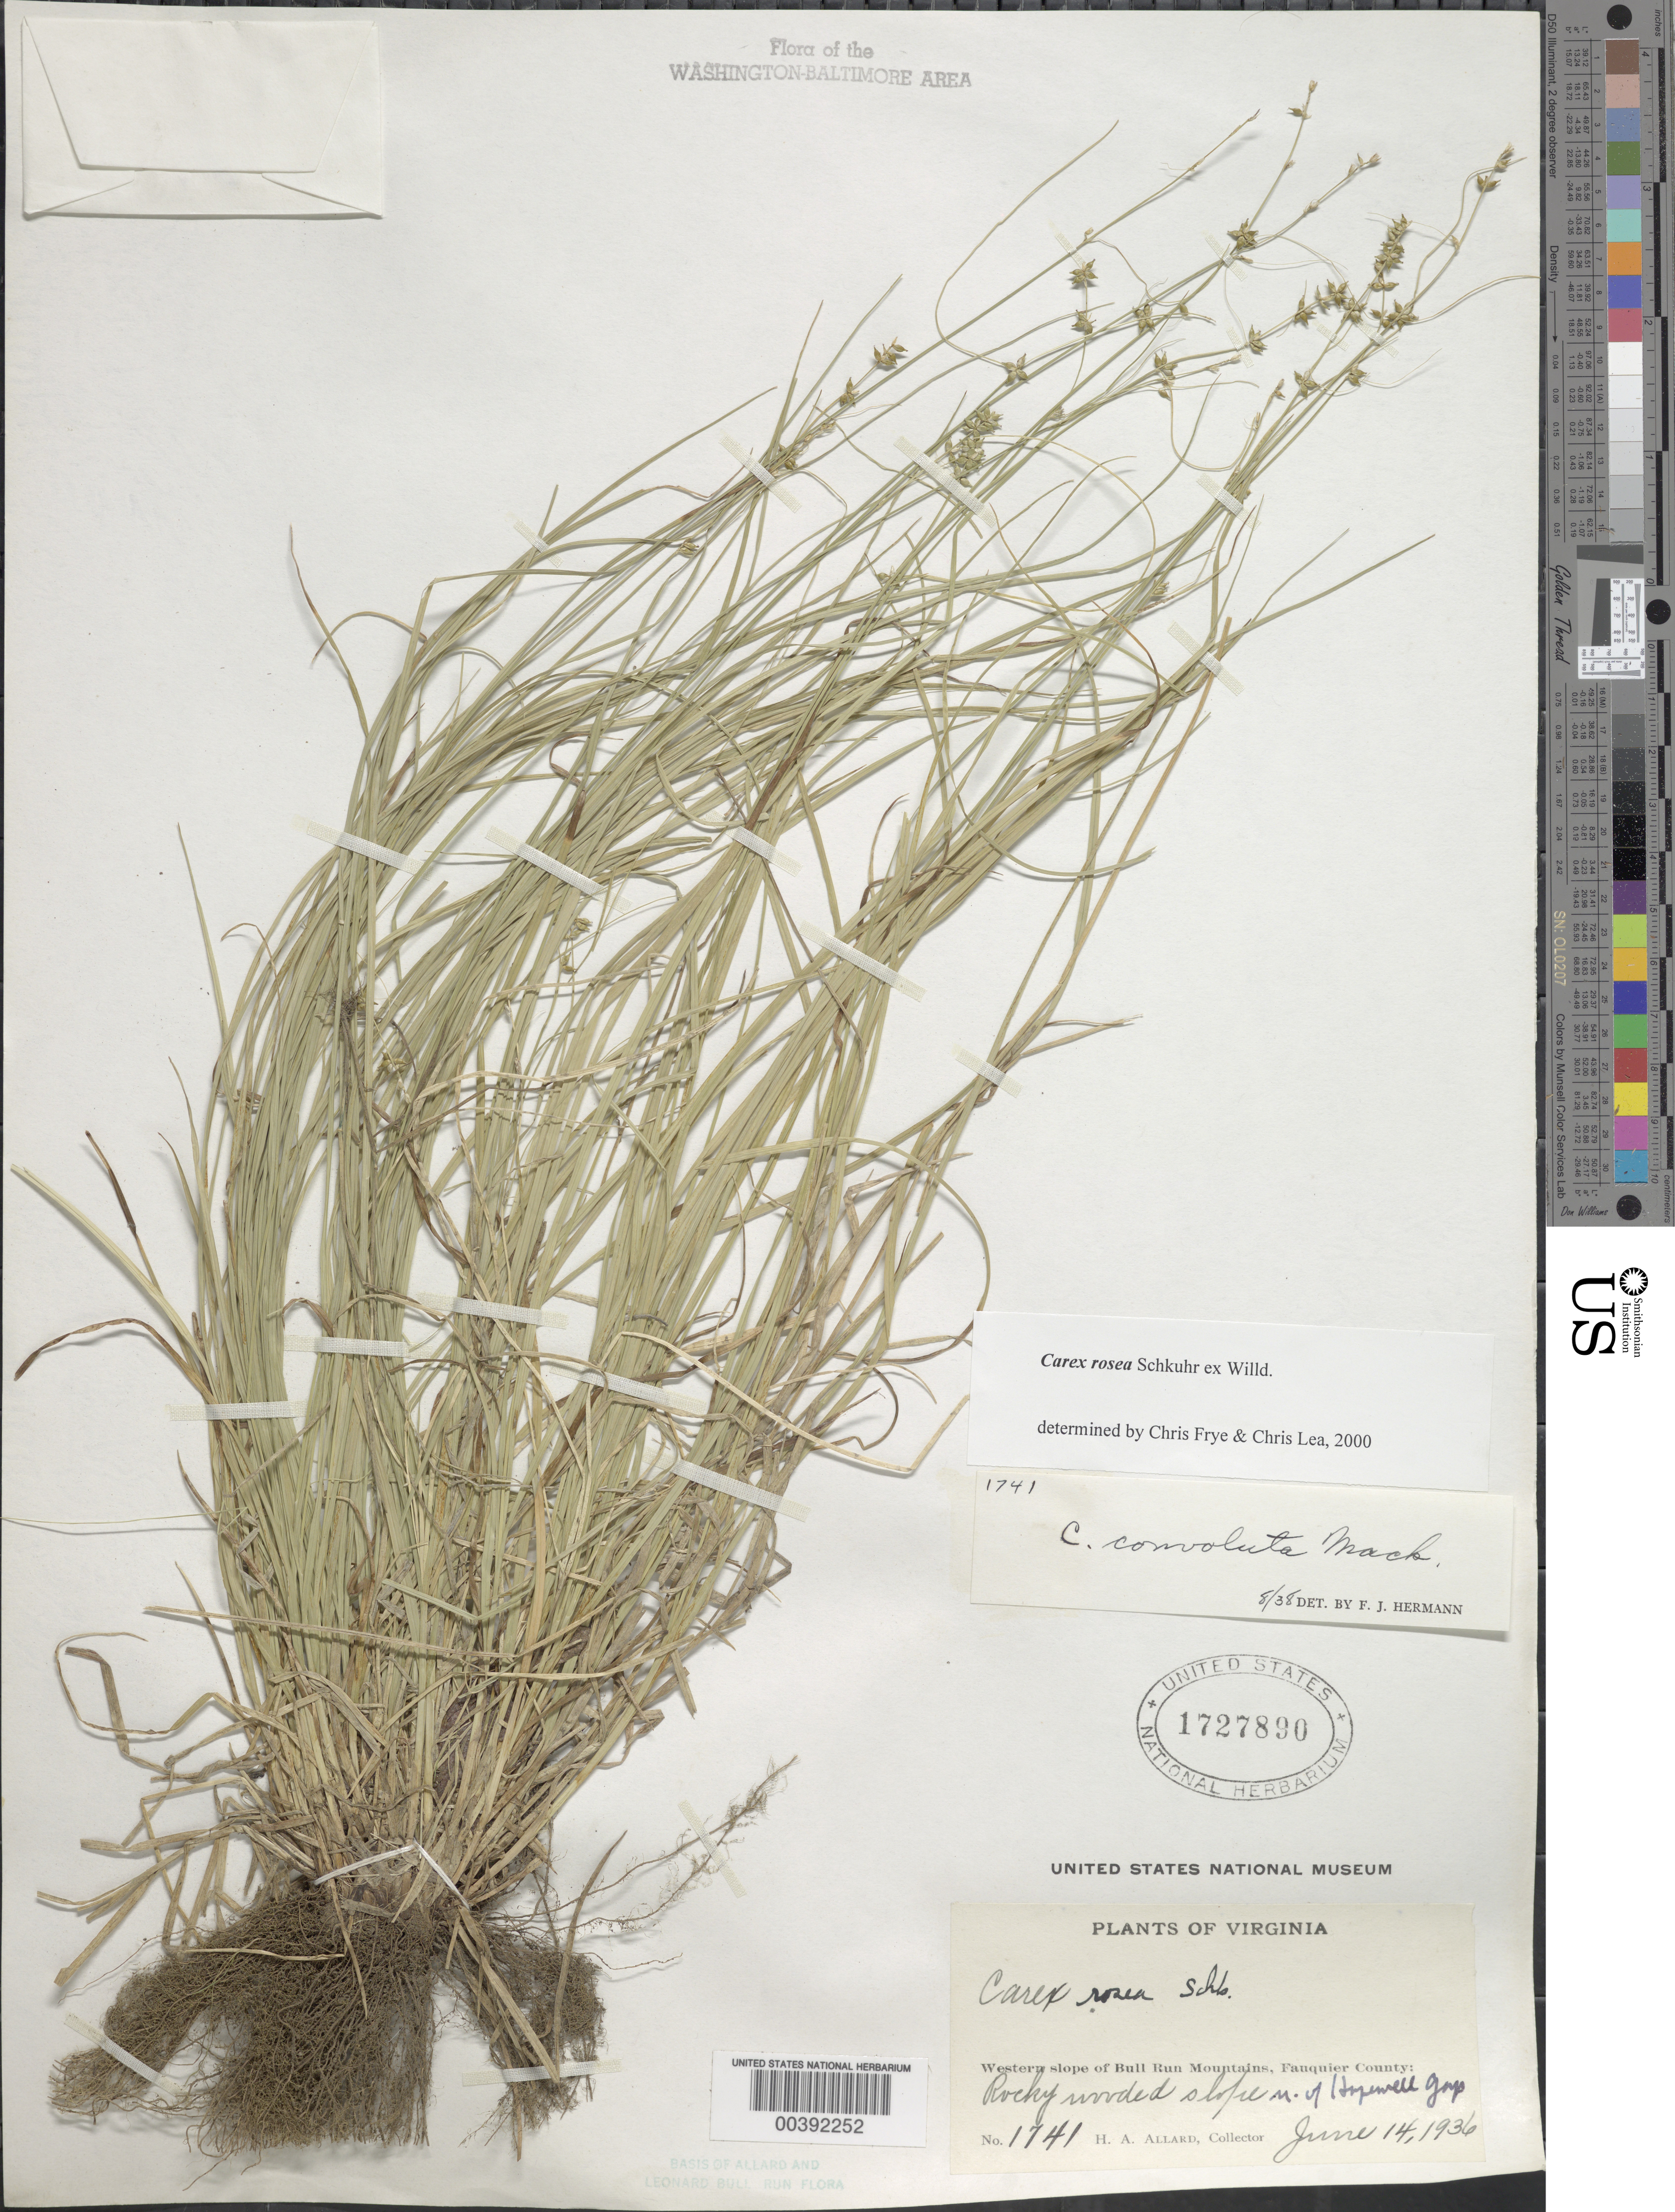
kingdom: Plantae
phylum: Tracheophyta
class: Liliopsida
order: Poales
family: Cyperaceae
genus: Carex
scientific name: Carex rosea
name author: Willd.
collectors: H. A. Allard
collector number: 1741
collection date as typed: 14 Jun 1936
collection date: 1936-06-14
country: United States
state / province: Virginia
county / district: Fauquier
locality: North of Hopewell Gap Bull Run Mts.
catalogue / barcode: US 1727890